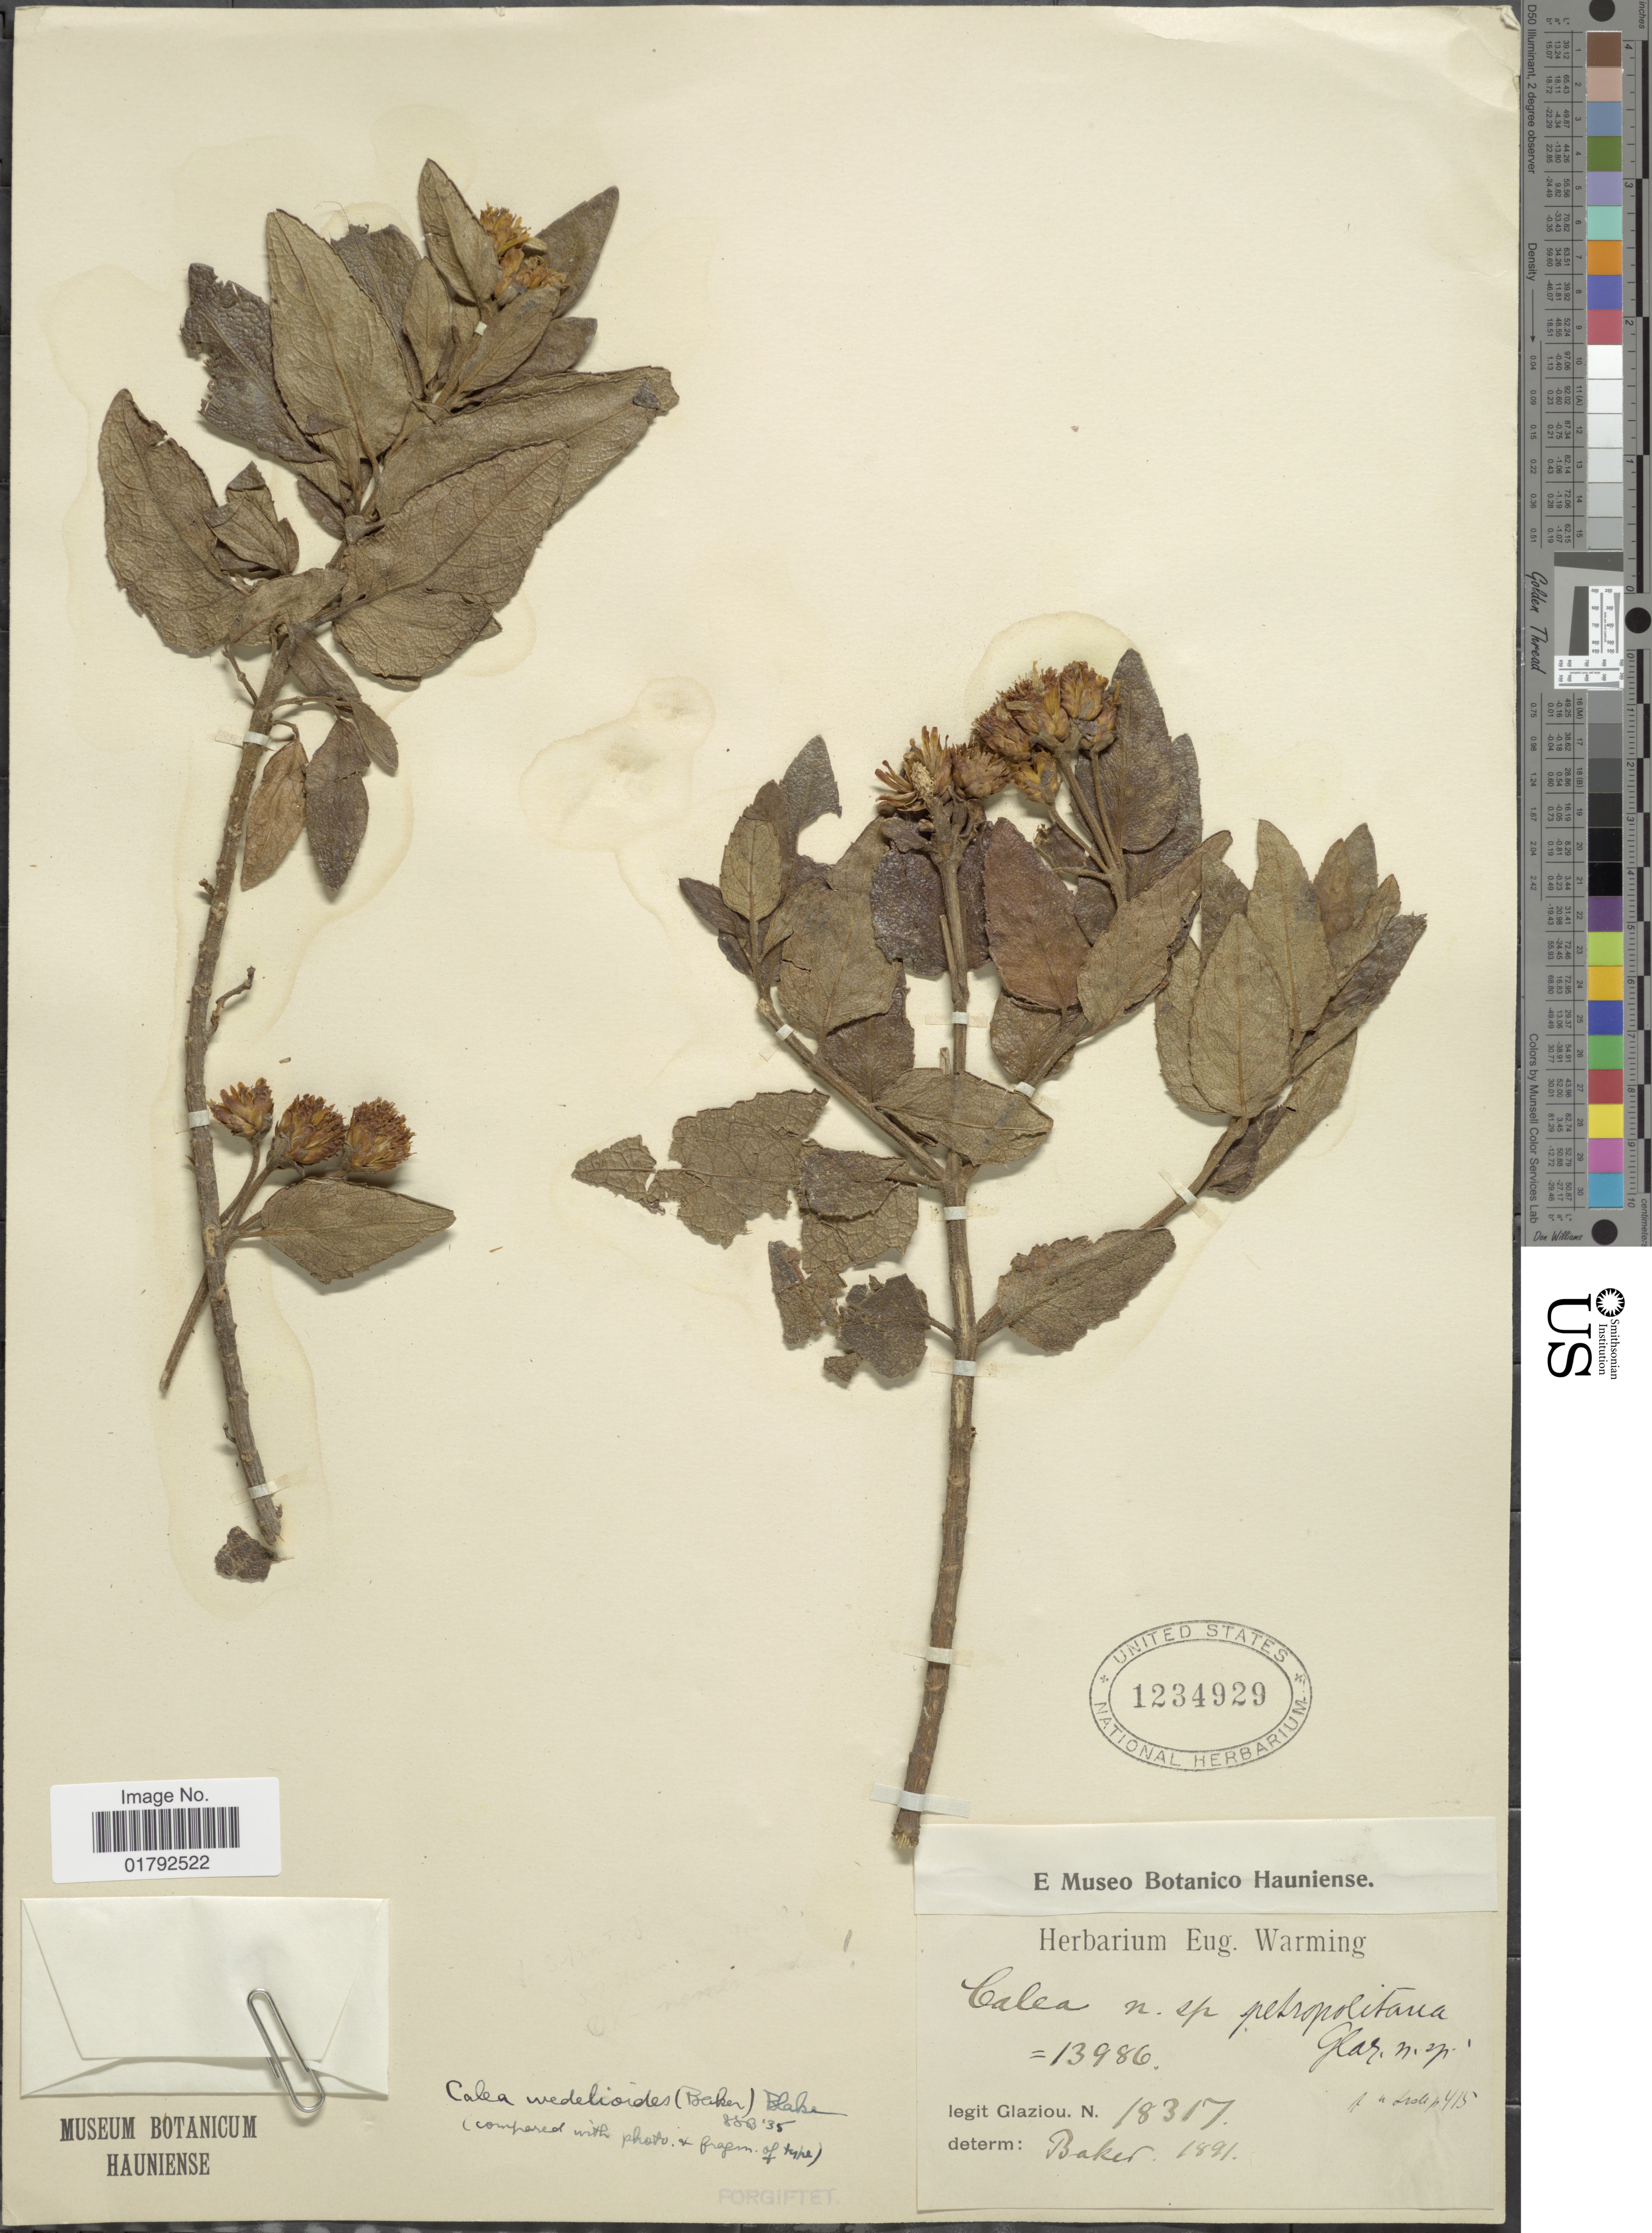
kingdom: Plantae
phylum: Tracheophyta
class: Magnoliopsida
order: Asterales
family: Asteraceae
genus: Calea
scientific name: Calea wedelioides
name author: (Baker) S.F. Blake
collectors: N. Glaziou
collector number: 18317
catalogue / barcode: US 1234929